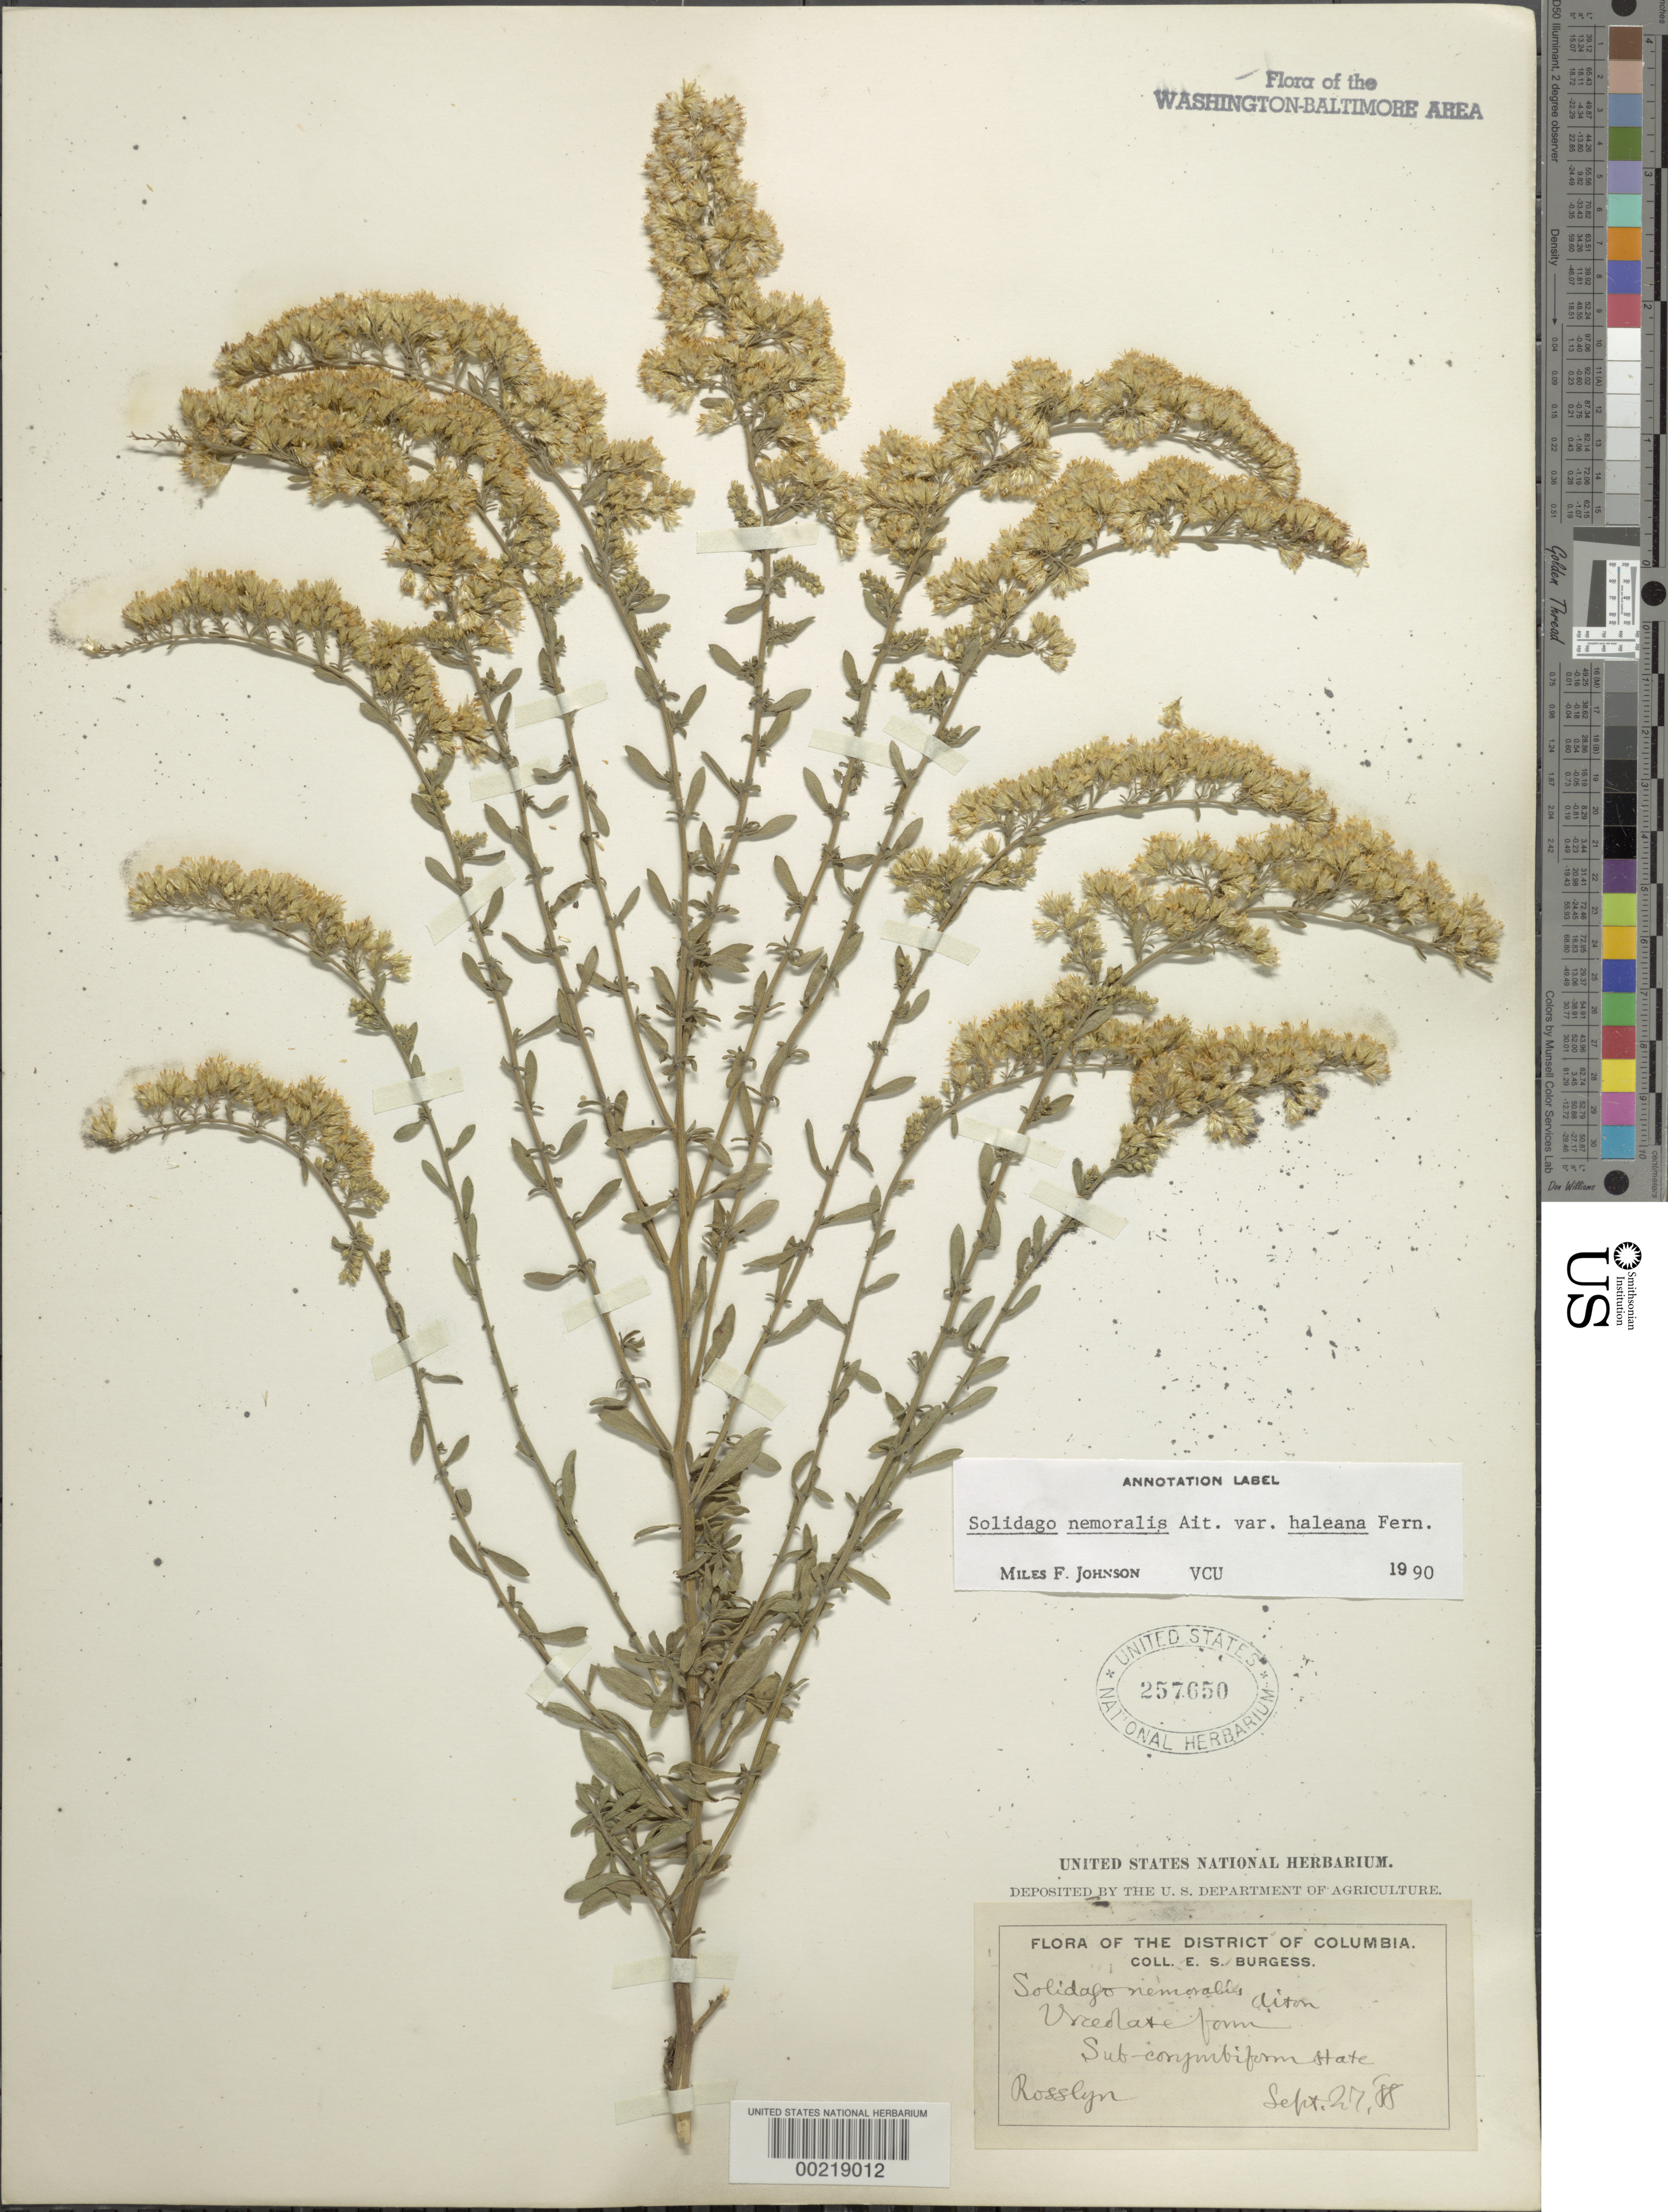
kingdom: Plantae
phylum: Tracheophyta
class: Magnoliopsida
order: Asterales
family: Asteraceae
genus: Solidago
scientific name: Solidago nemoralis var. haleana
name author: Aiton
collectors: E. Burgess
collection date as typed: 27 Sep 1888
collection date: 1888-09-27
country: United States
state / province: Virginia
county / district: Arlington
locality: Rosslyn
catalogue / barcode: US 257650